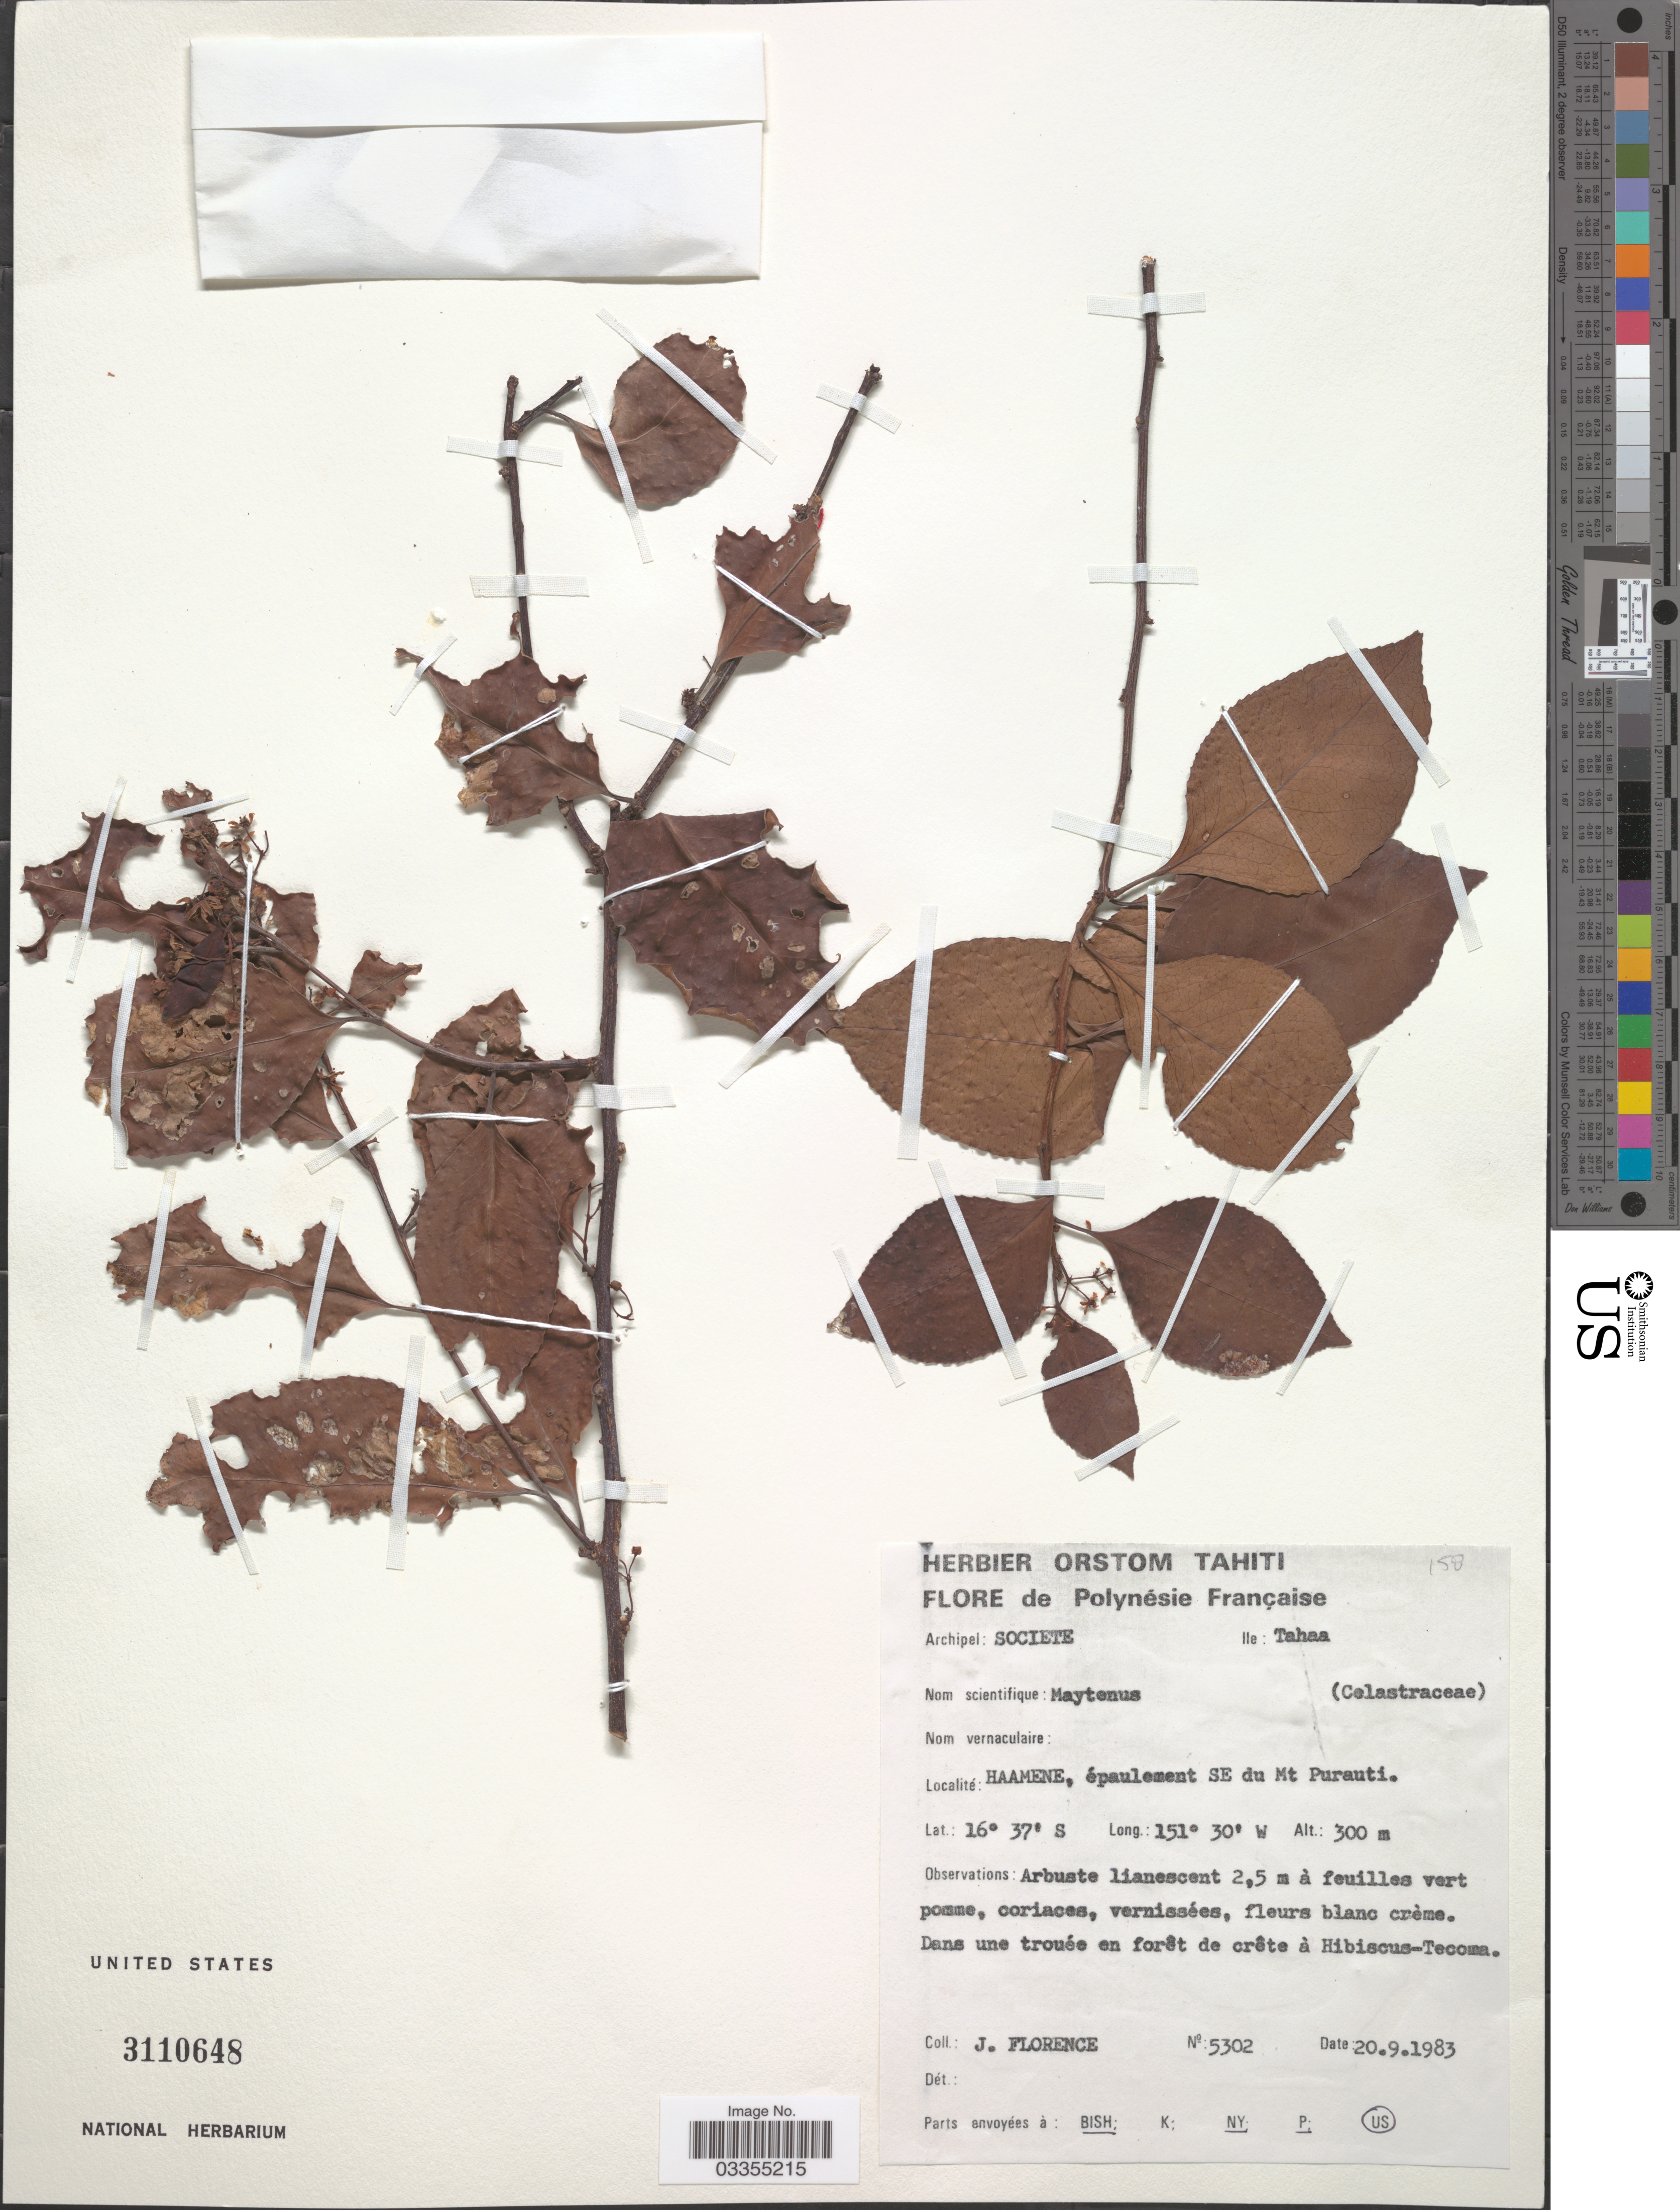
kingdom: Plantae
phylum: Tracheophyta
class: Magnoliopsida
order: Celastrales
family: Celastraceae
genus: Gymnosporia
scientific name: Gymnosporia sp.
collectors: J. Florence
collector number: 5302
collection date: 1983-09-20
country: French Polynesia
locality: Polynésie Française. Archipel: Societe. Ile: Tahaa. Haamene, épaulement SE du Mt. Purauti.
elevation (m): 300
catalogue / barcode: US 3110648